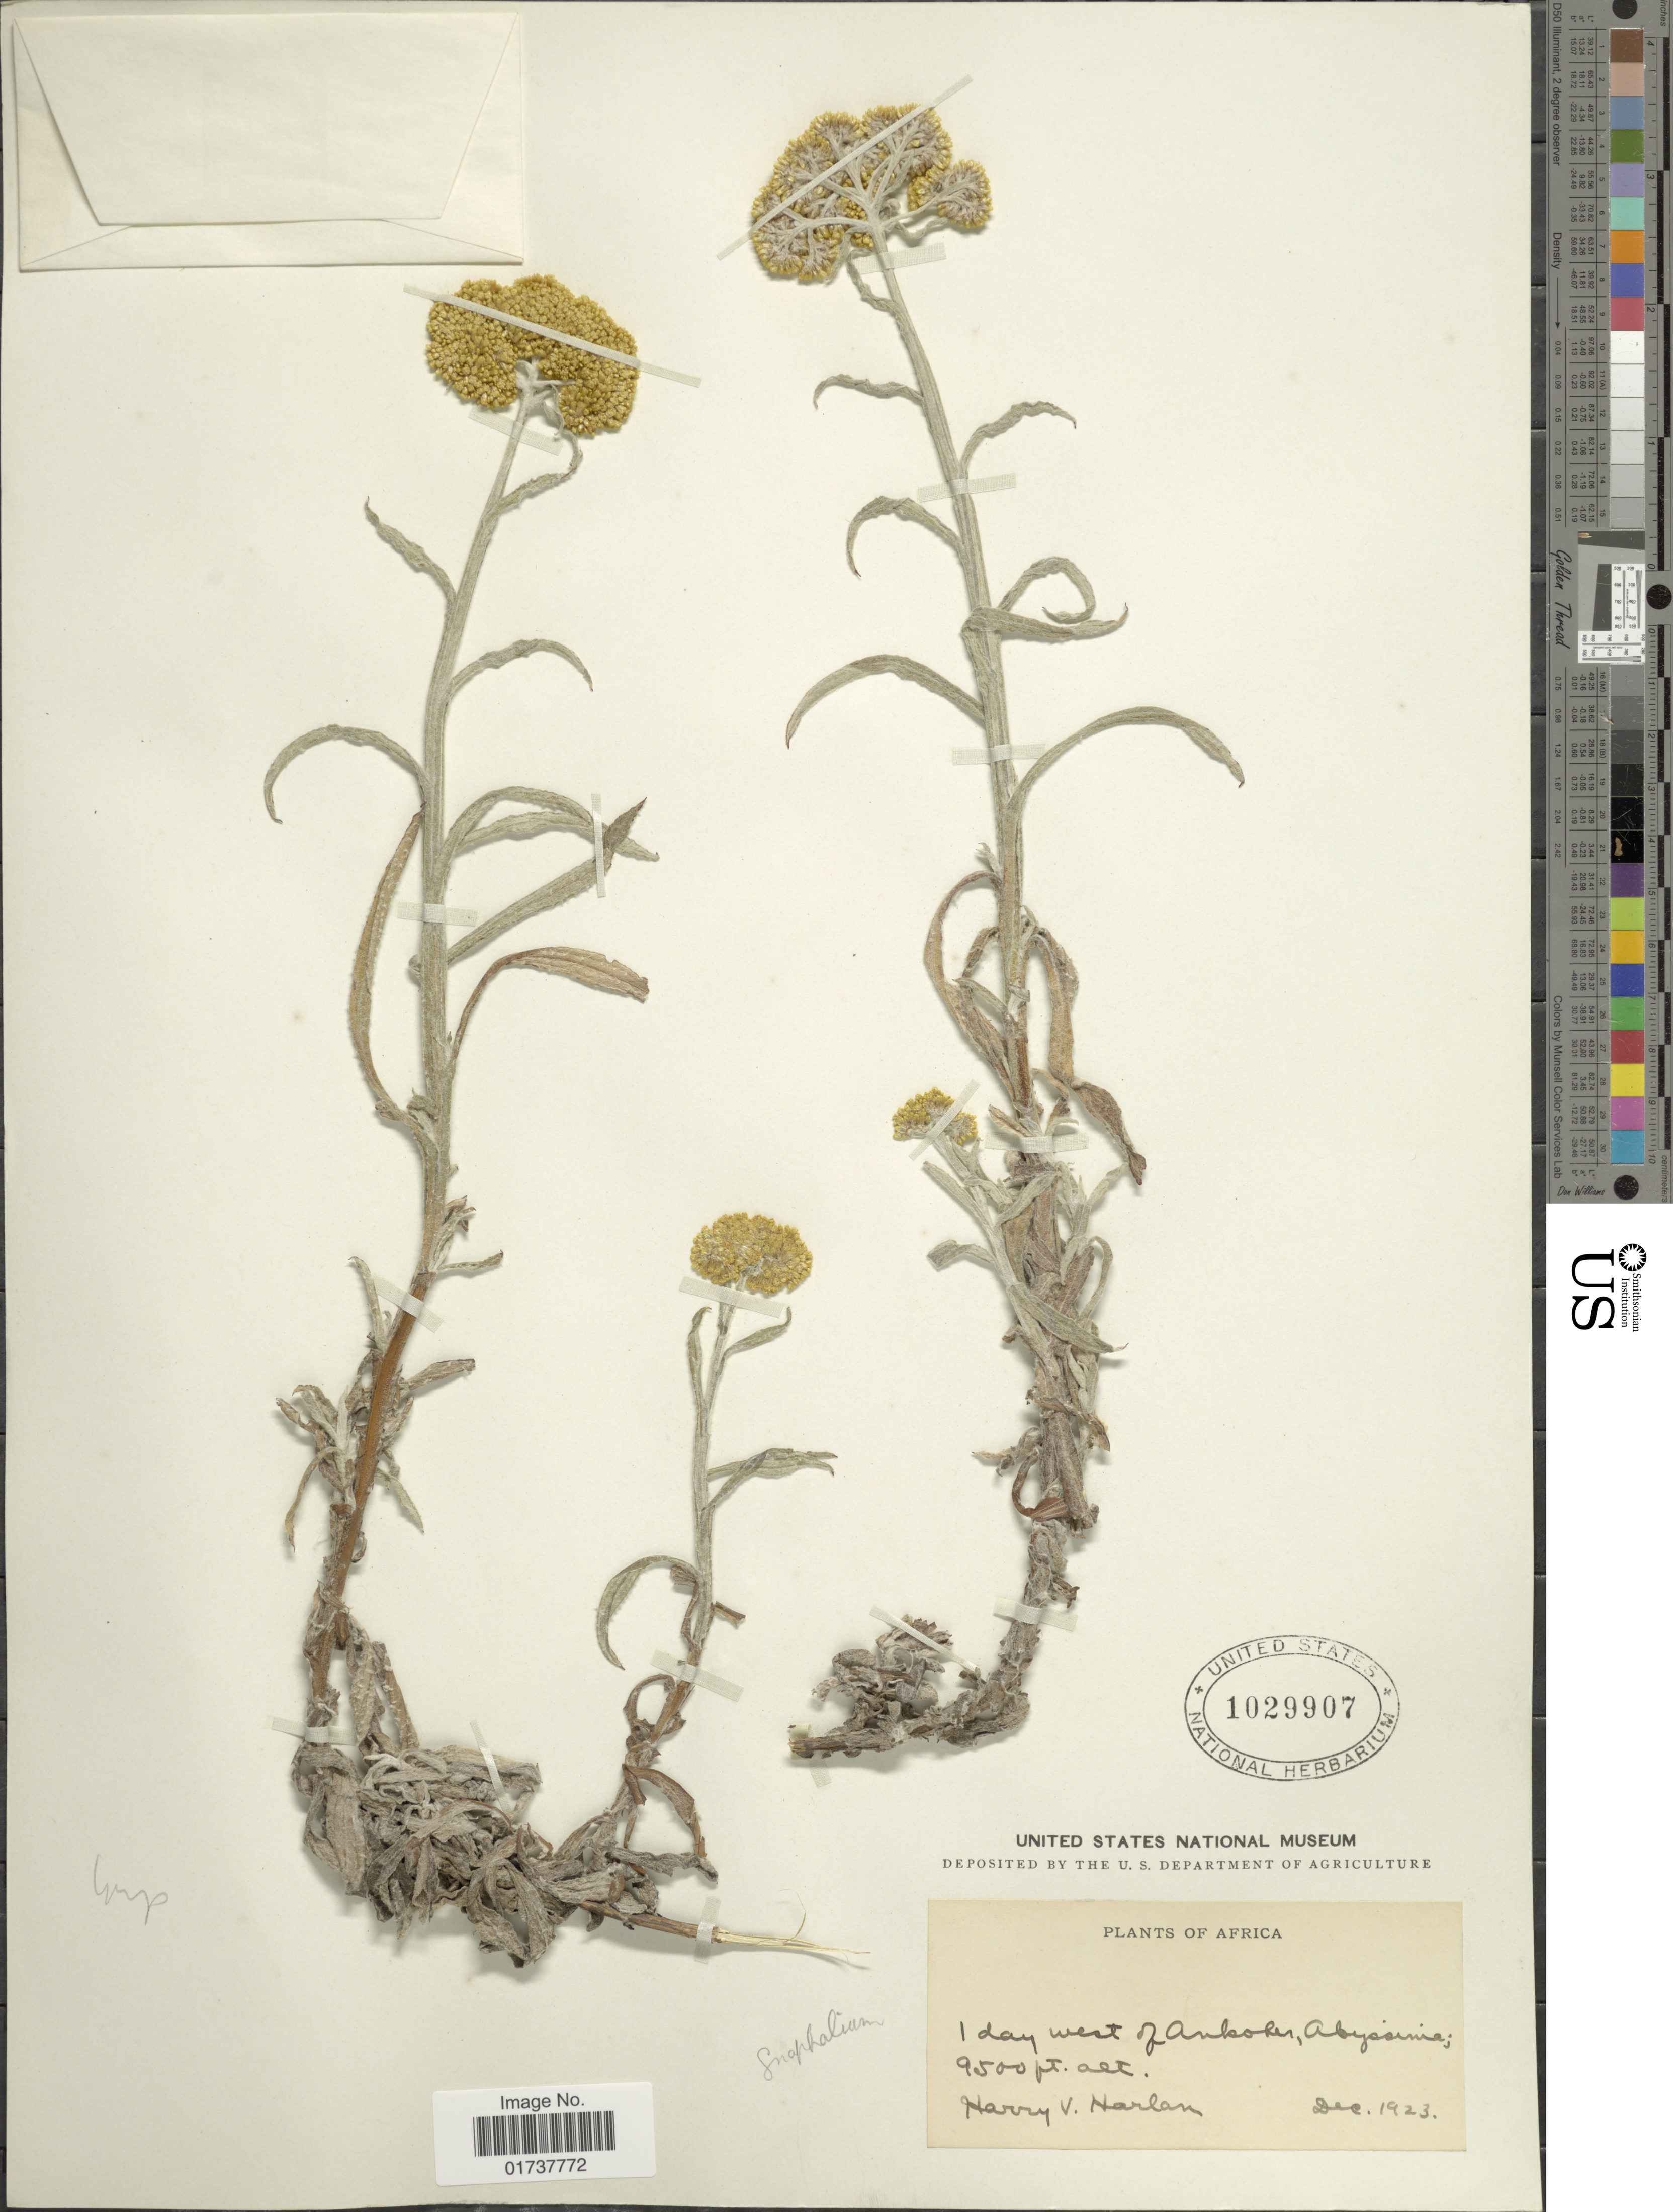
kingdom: Plantae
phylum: Tracheophyta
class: Magnoliopsida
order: Asterales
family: Asteraceae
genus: Gnaphalium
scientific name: Gnaphalium sp.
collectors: H. Harlan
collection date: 1923-12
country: Eritrea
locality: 1 day west of Ankoler, Abyssinia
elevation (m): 2896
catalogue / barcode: US 1029907